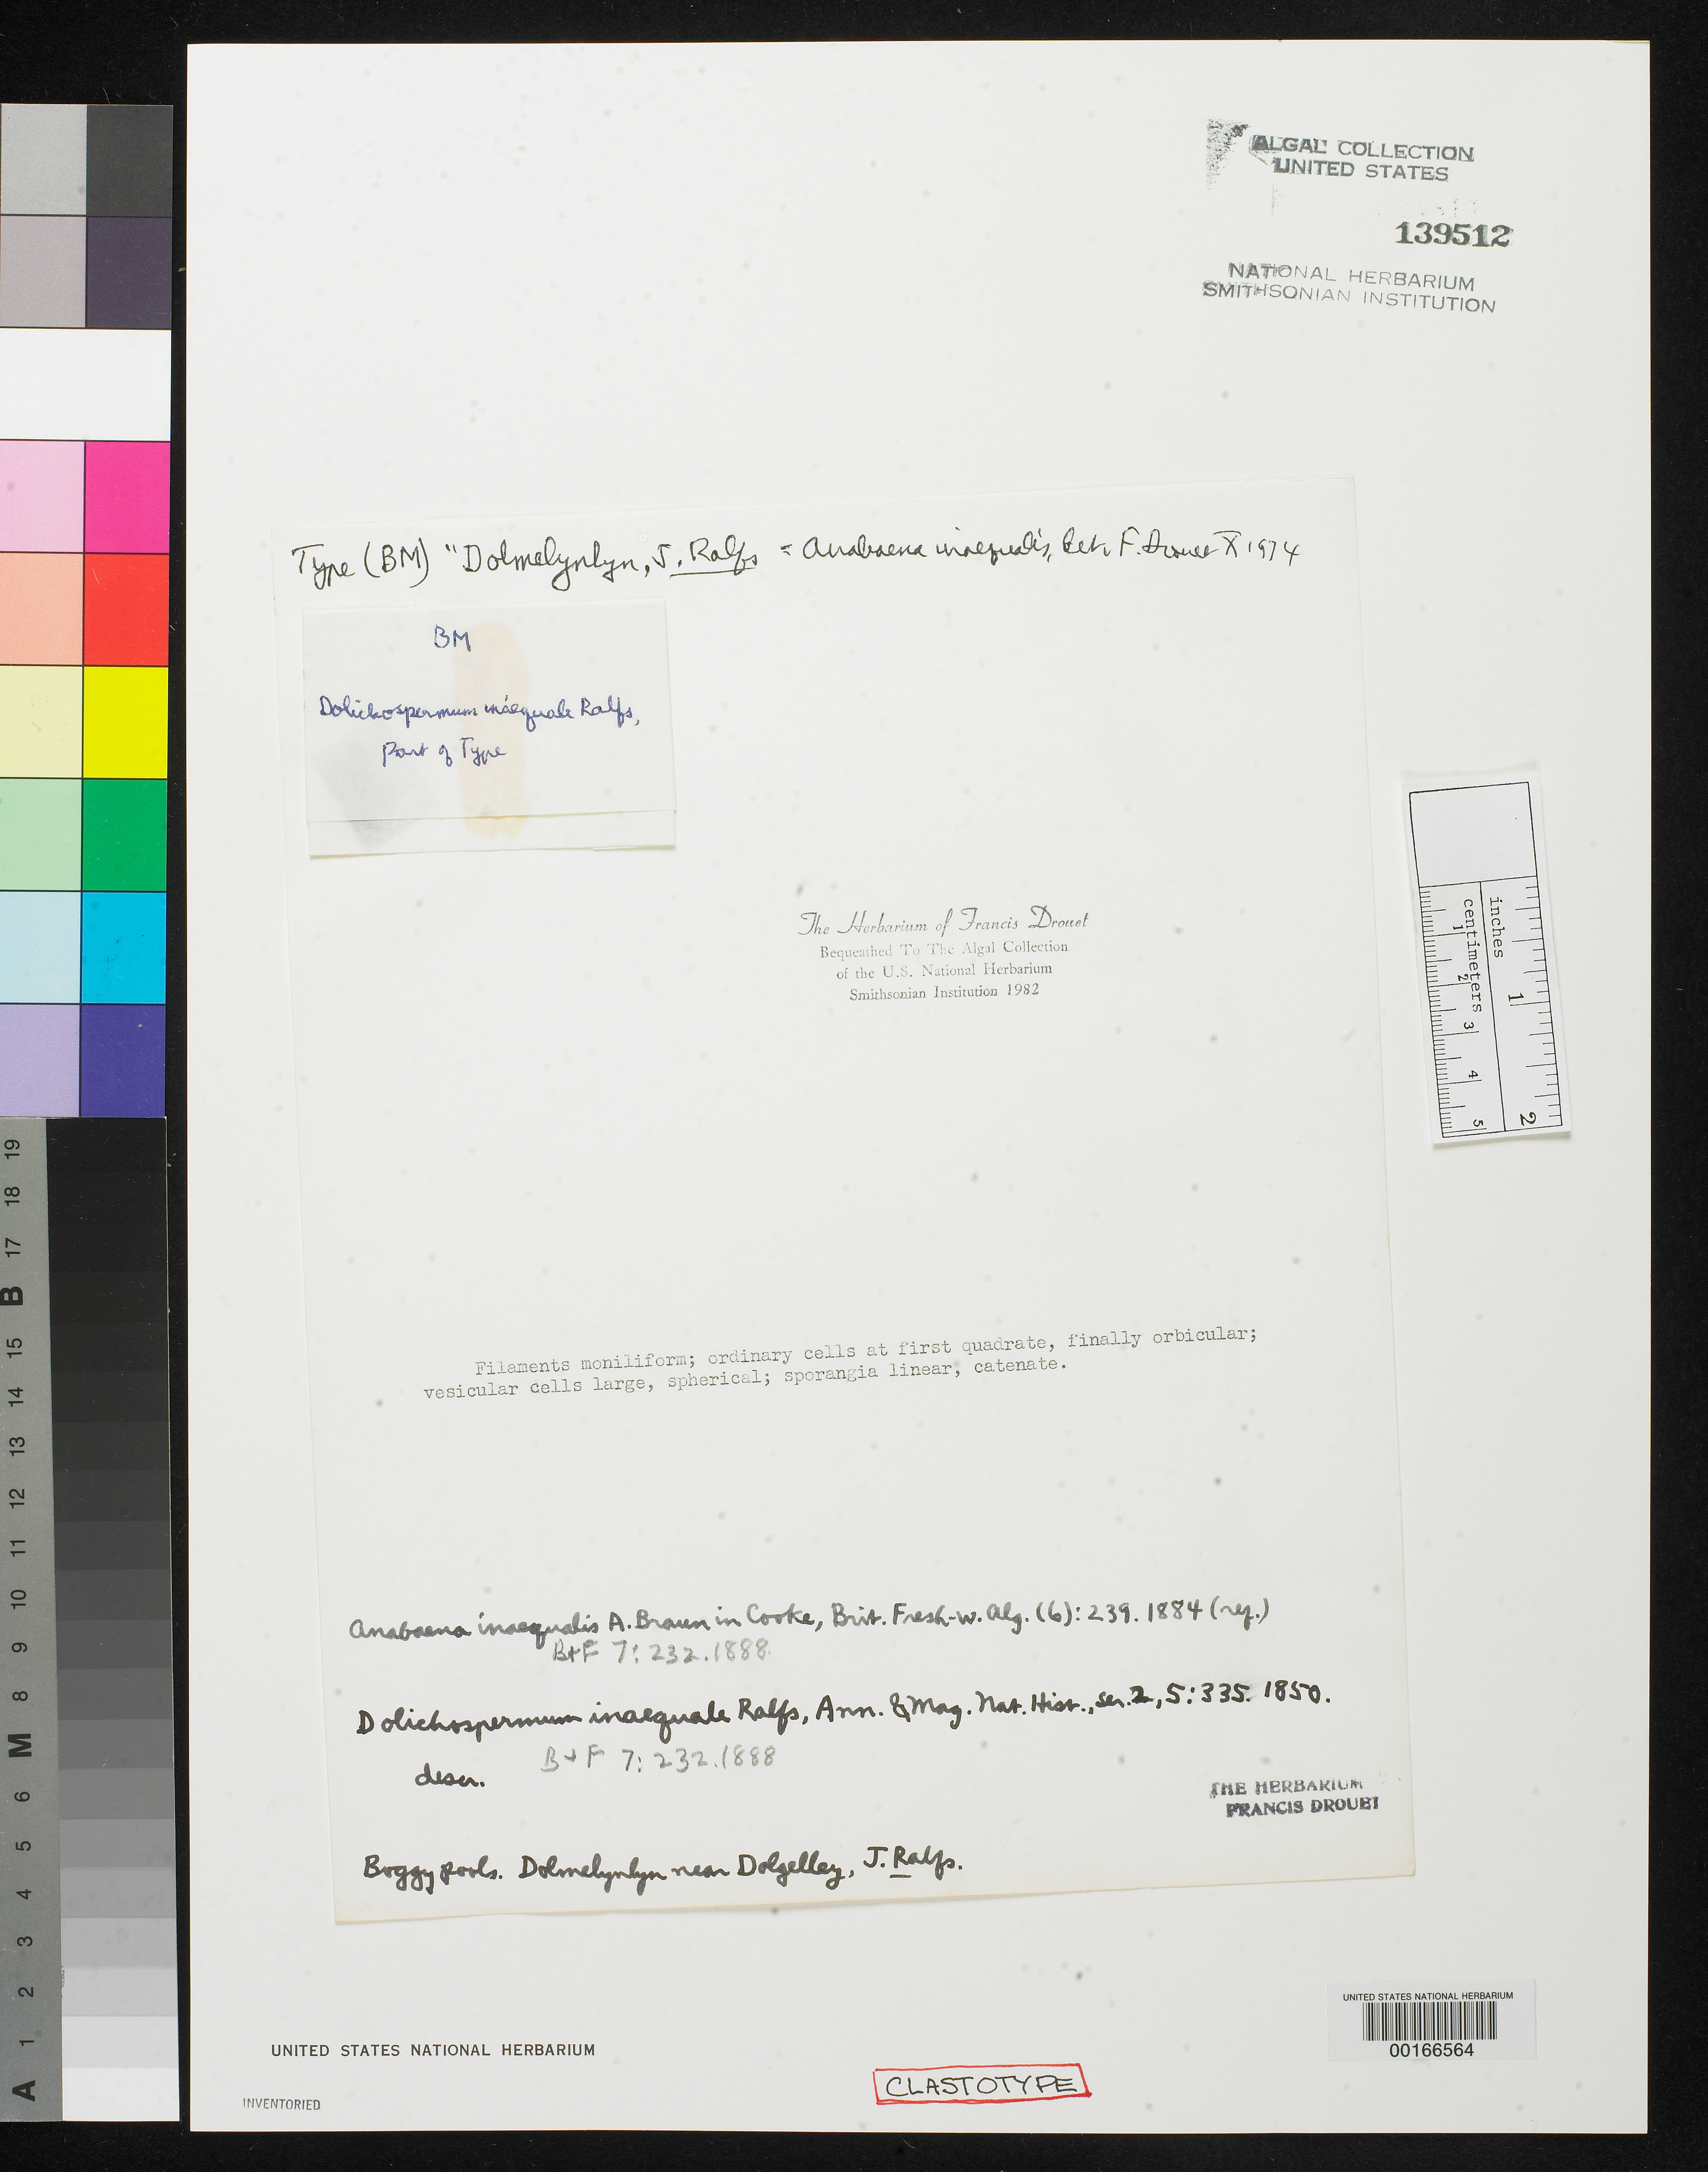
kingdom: Bacteria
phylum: Cyanobacteria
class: Cyanobacteriia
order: Cyanobacteriales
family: Aphanizomenonaceae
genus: Dolichospermum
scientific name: Dolichospermum inaequale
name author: Ralfs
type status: Holotype Fragment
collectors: J. Ralfs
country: United Kingdom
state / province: Wales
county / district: Gwynedd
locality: Dolmelynlyn, near Dolgelley.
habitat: In boggy pools.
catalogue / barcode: US 139512